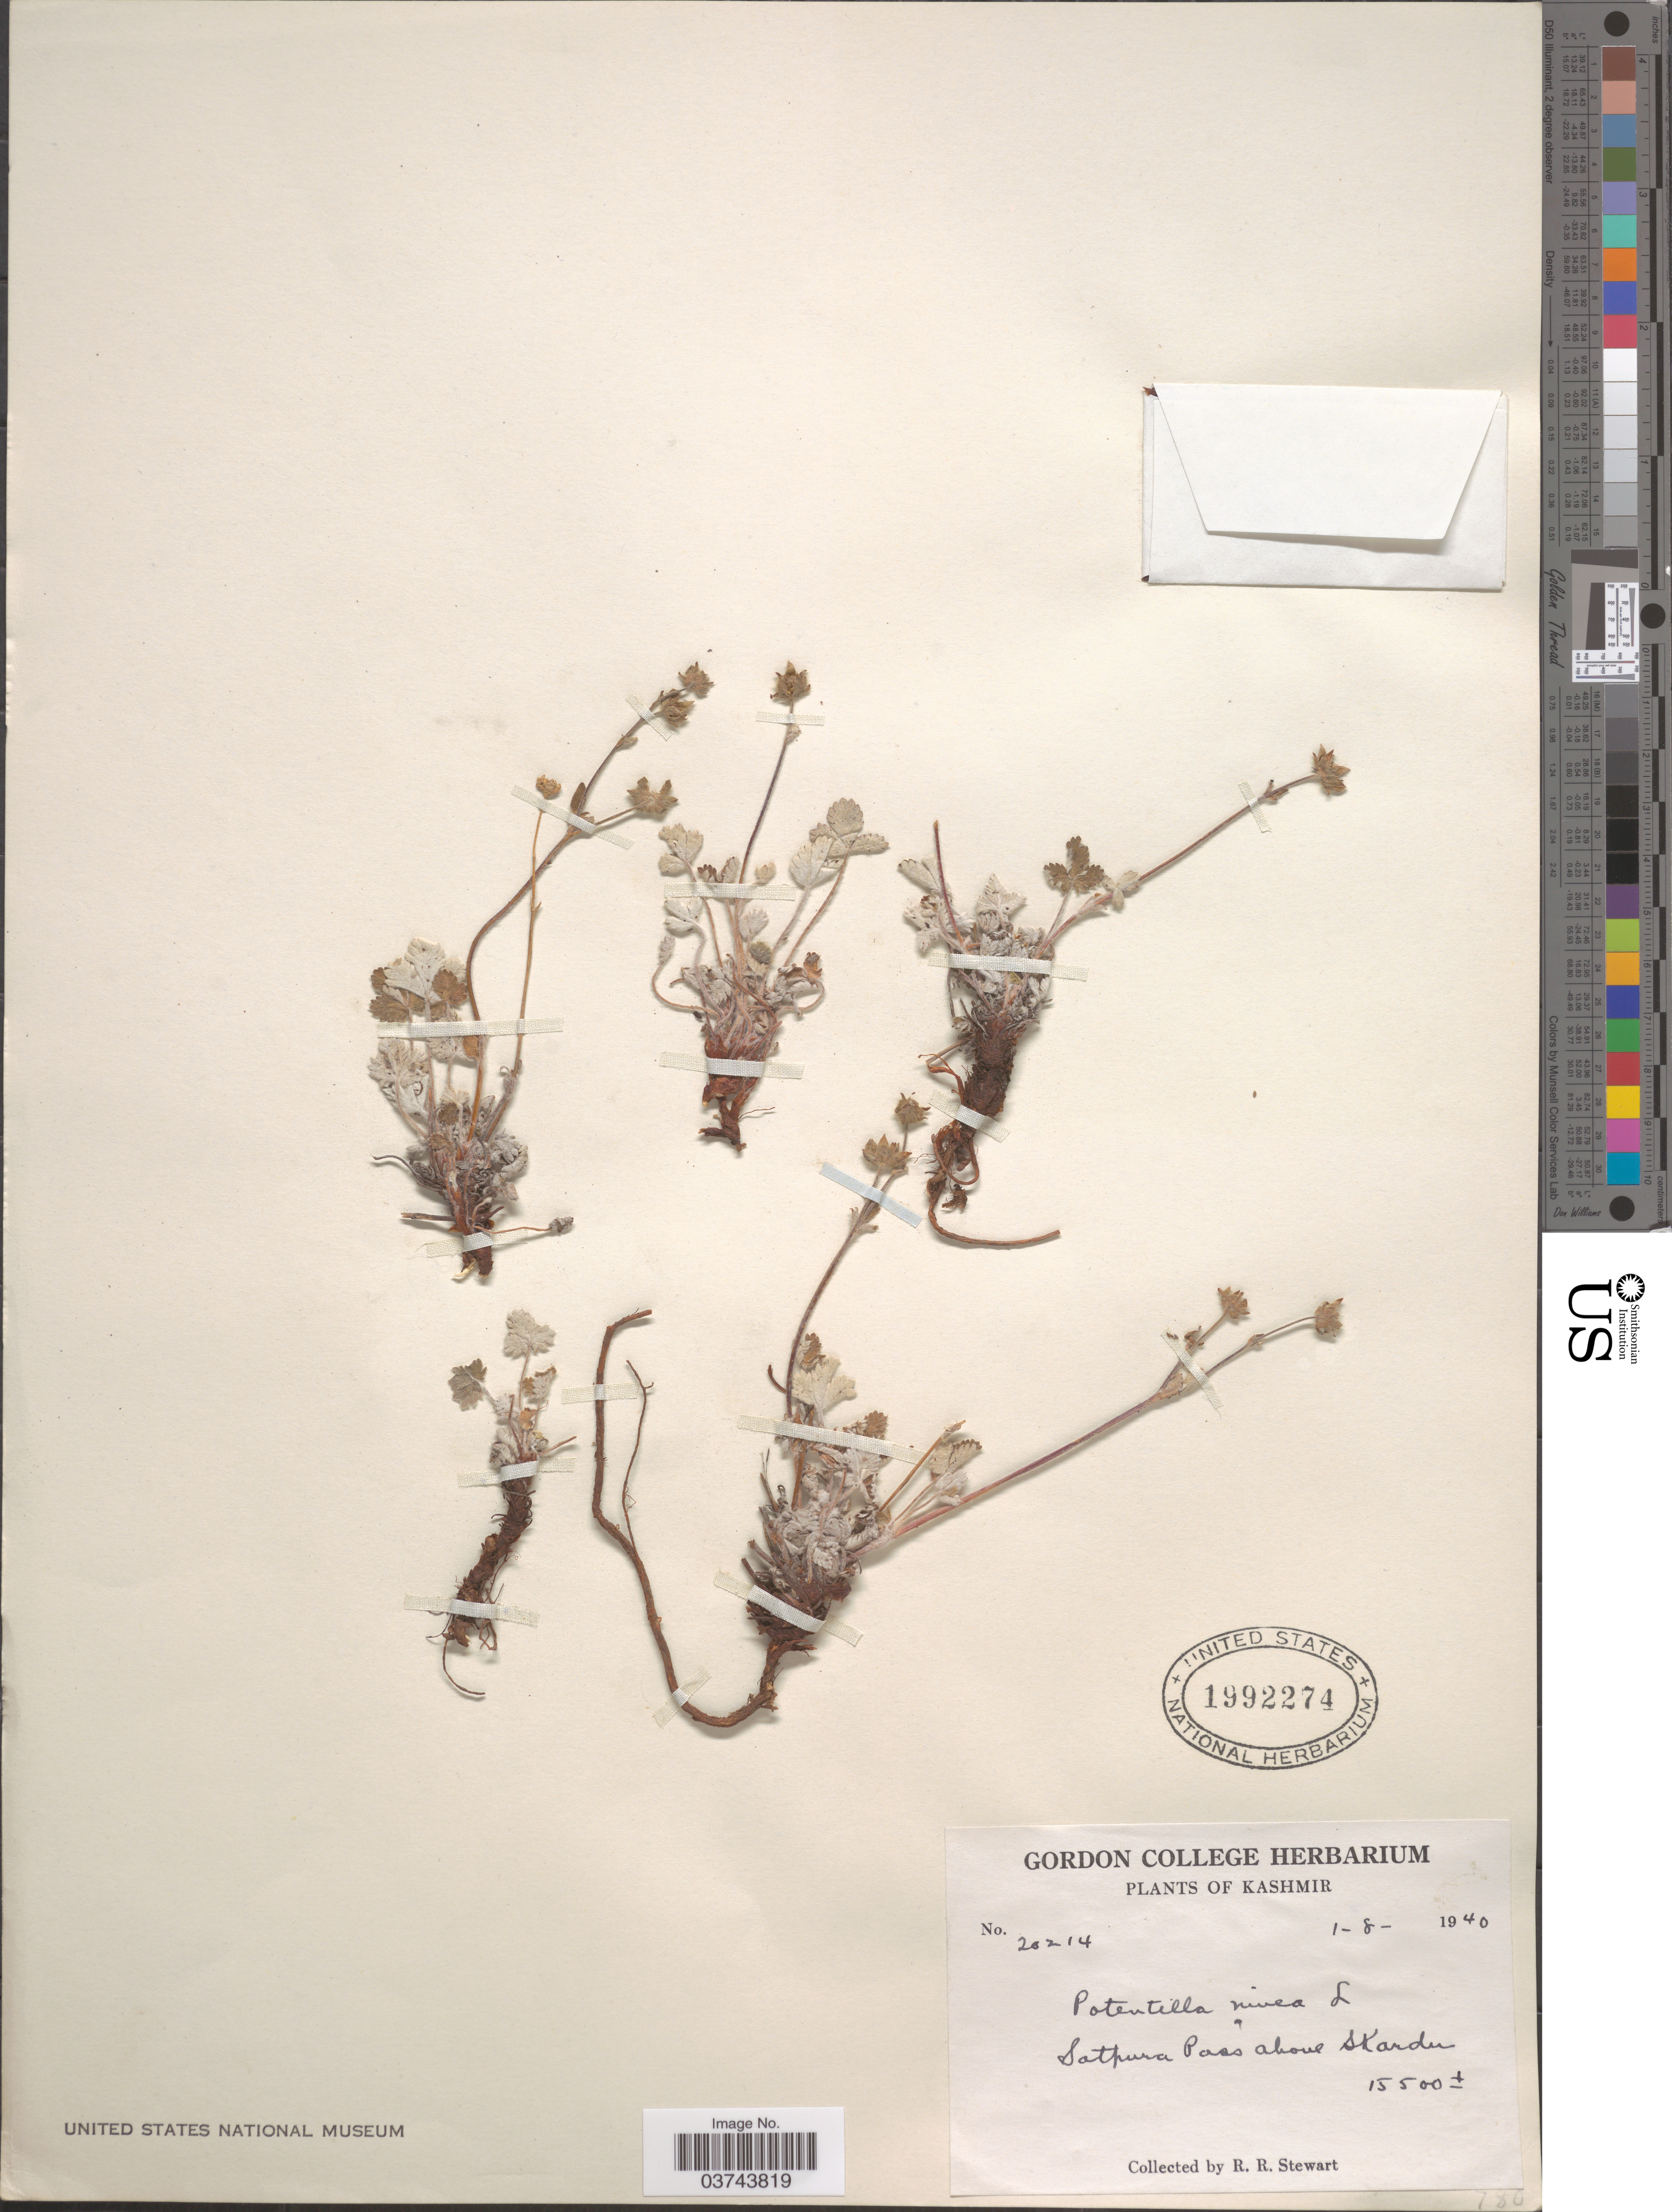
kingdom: Plantae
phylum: Tracheophyta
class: Magnoliopsida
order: Rosales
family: Rosaceae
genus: Potentilla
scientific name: Potentilla nivea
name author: L.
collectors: R. Stewart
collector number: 20214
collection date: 1940-08-01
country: India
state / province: Jammu and Kashmir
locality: Kashmir. Satpura Pass above Skardu.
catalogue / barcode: US 1992274